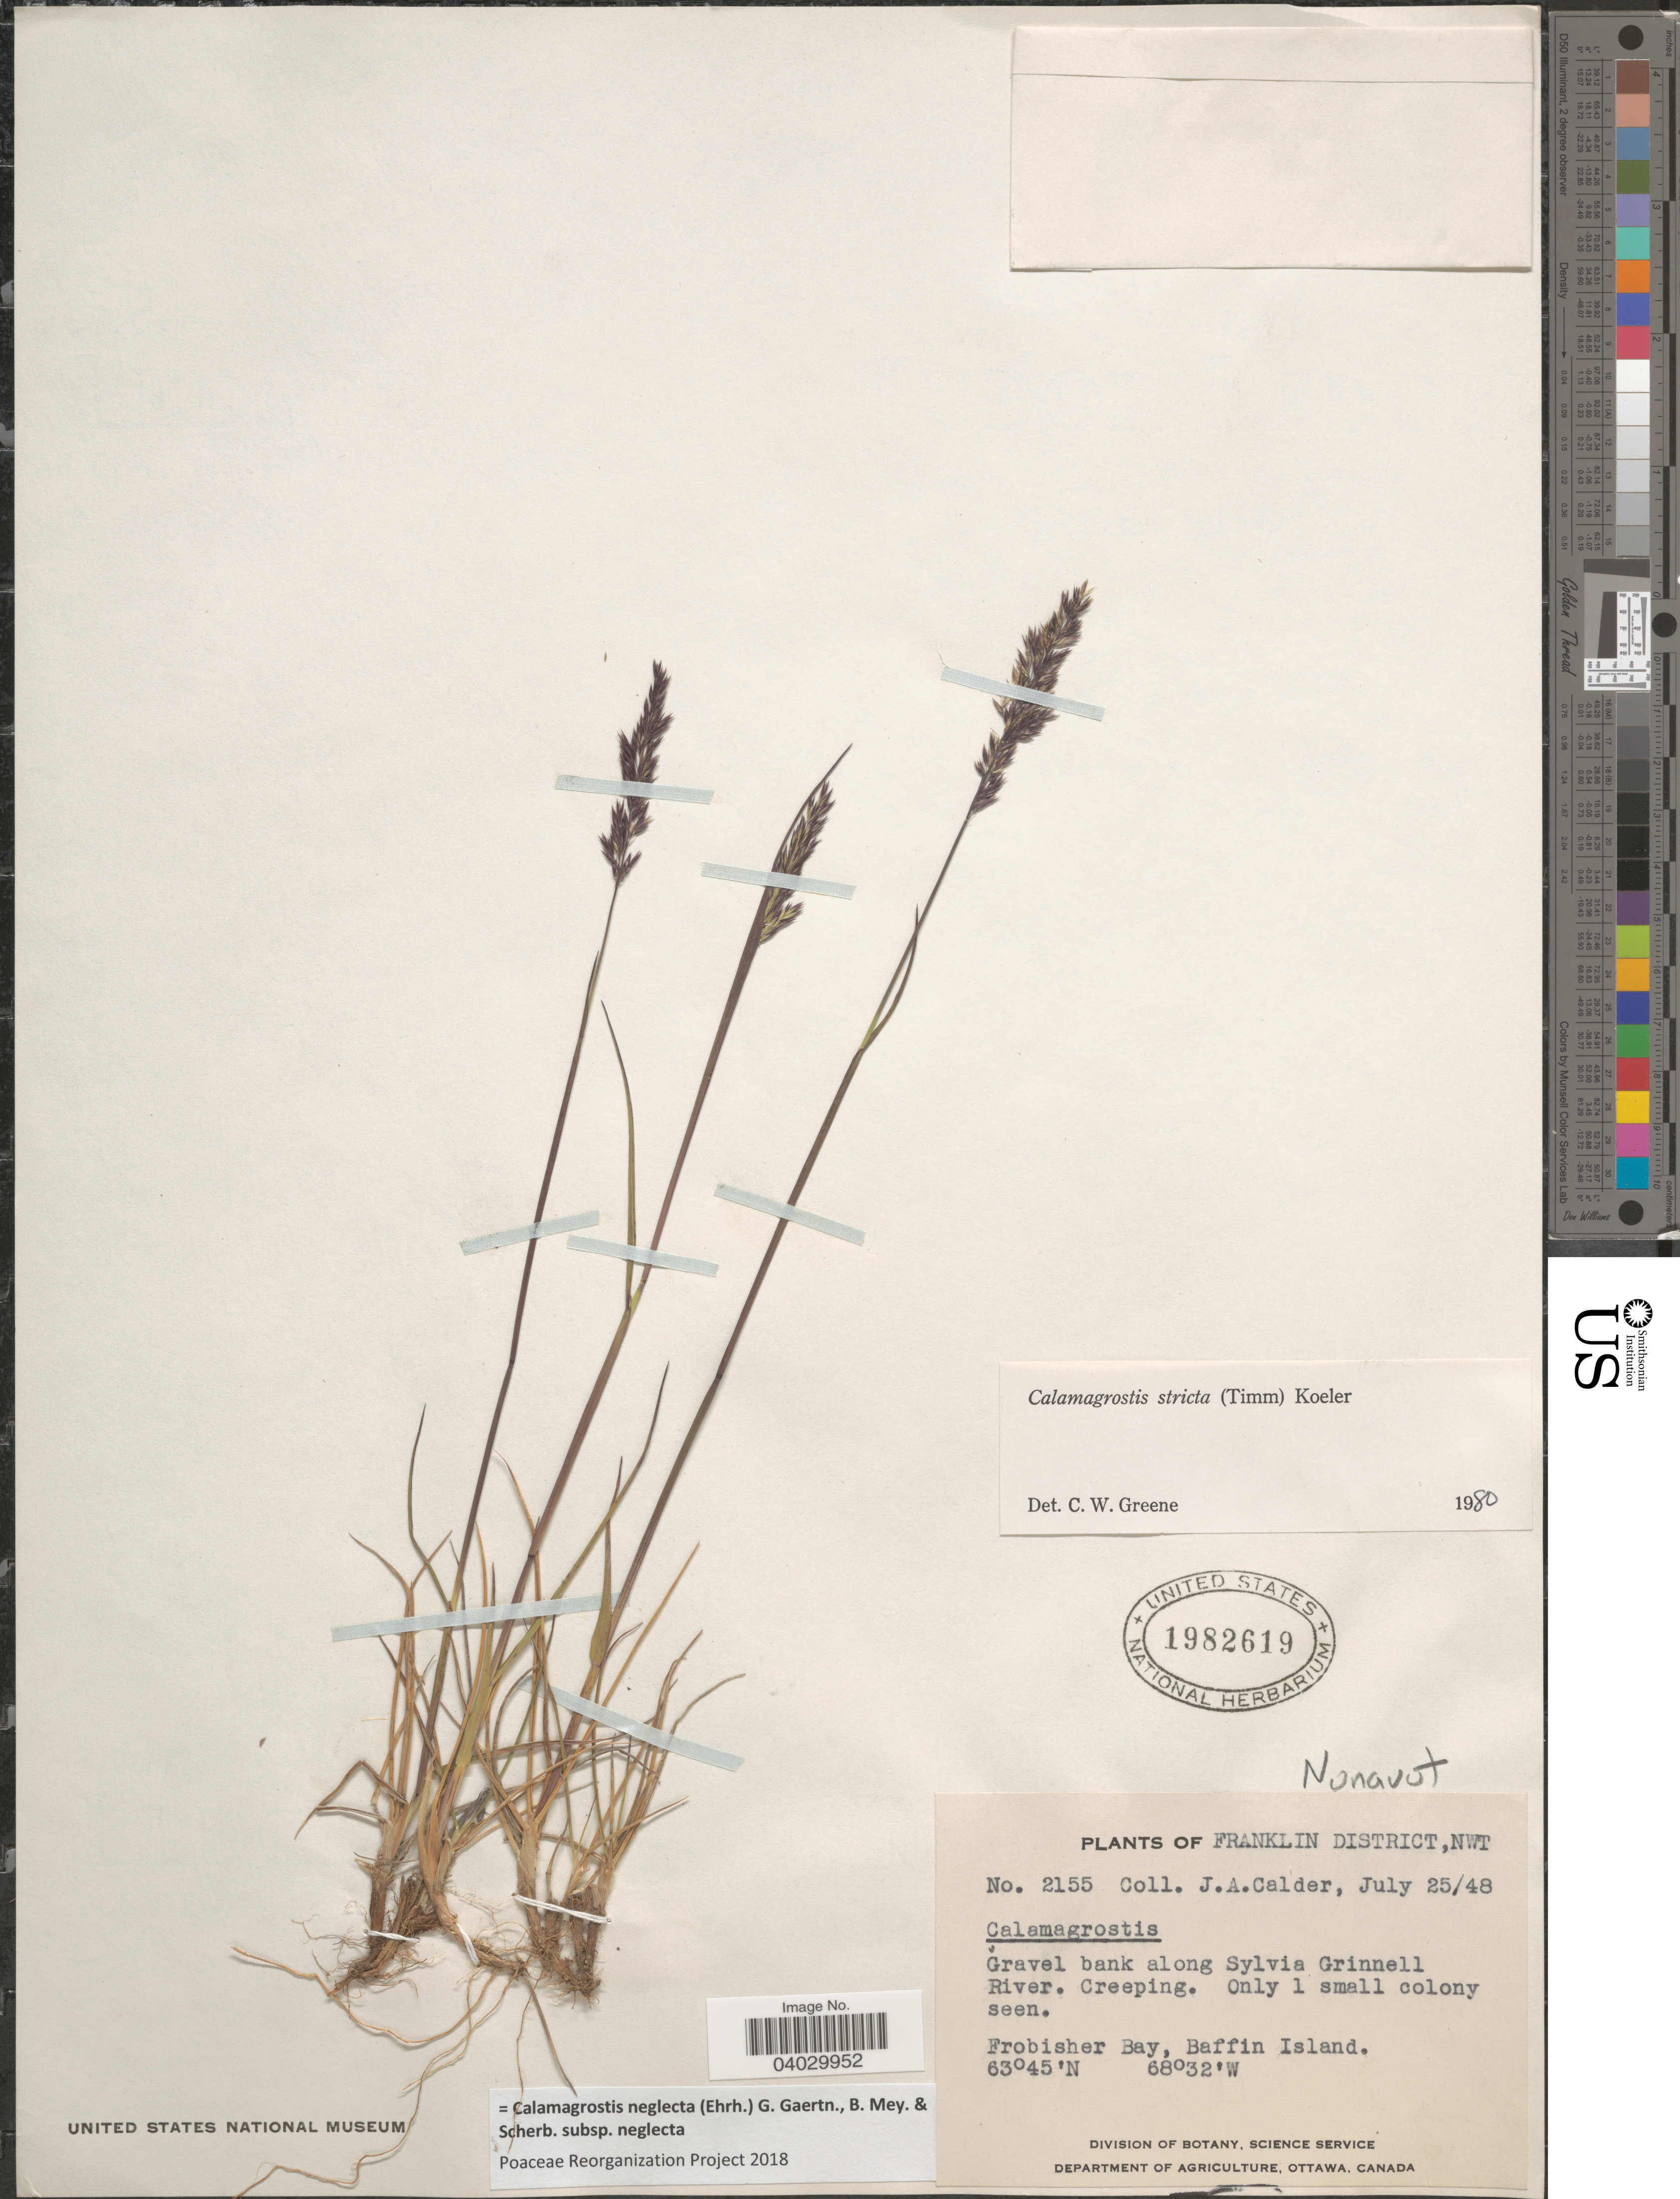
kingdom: Plantae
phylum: Tracheophyta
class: Liliopsida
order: Poales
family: Poaceae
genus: Calamagrostis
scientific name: Calamagrostis neglecta subsp. neglecta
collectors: J. A. Calder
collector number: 2155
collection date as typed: Transcribed d/m/y: 25/7/48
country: Canada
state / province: Nunavut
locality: Franklin District. Gravel bank along Sylvia Grinnell River. Creeping. Frobisher Bay, Baffin Island.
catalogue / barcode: US 1982619